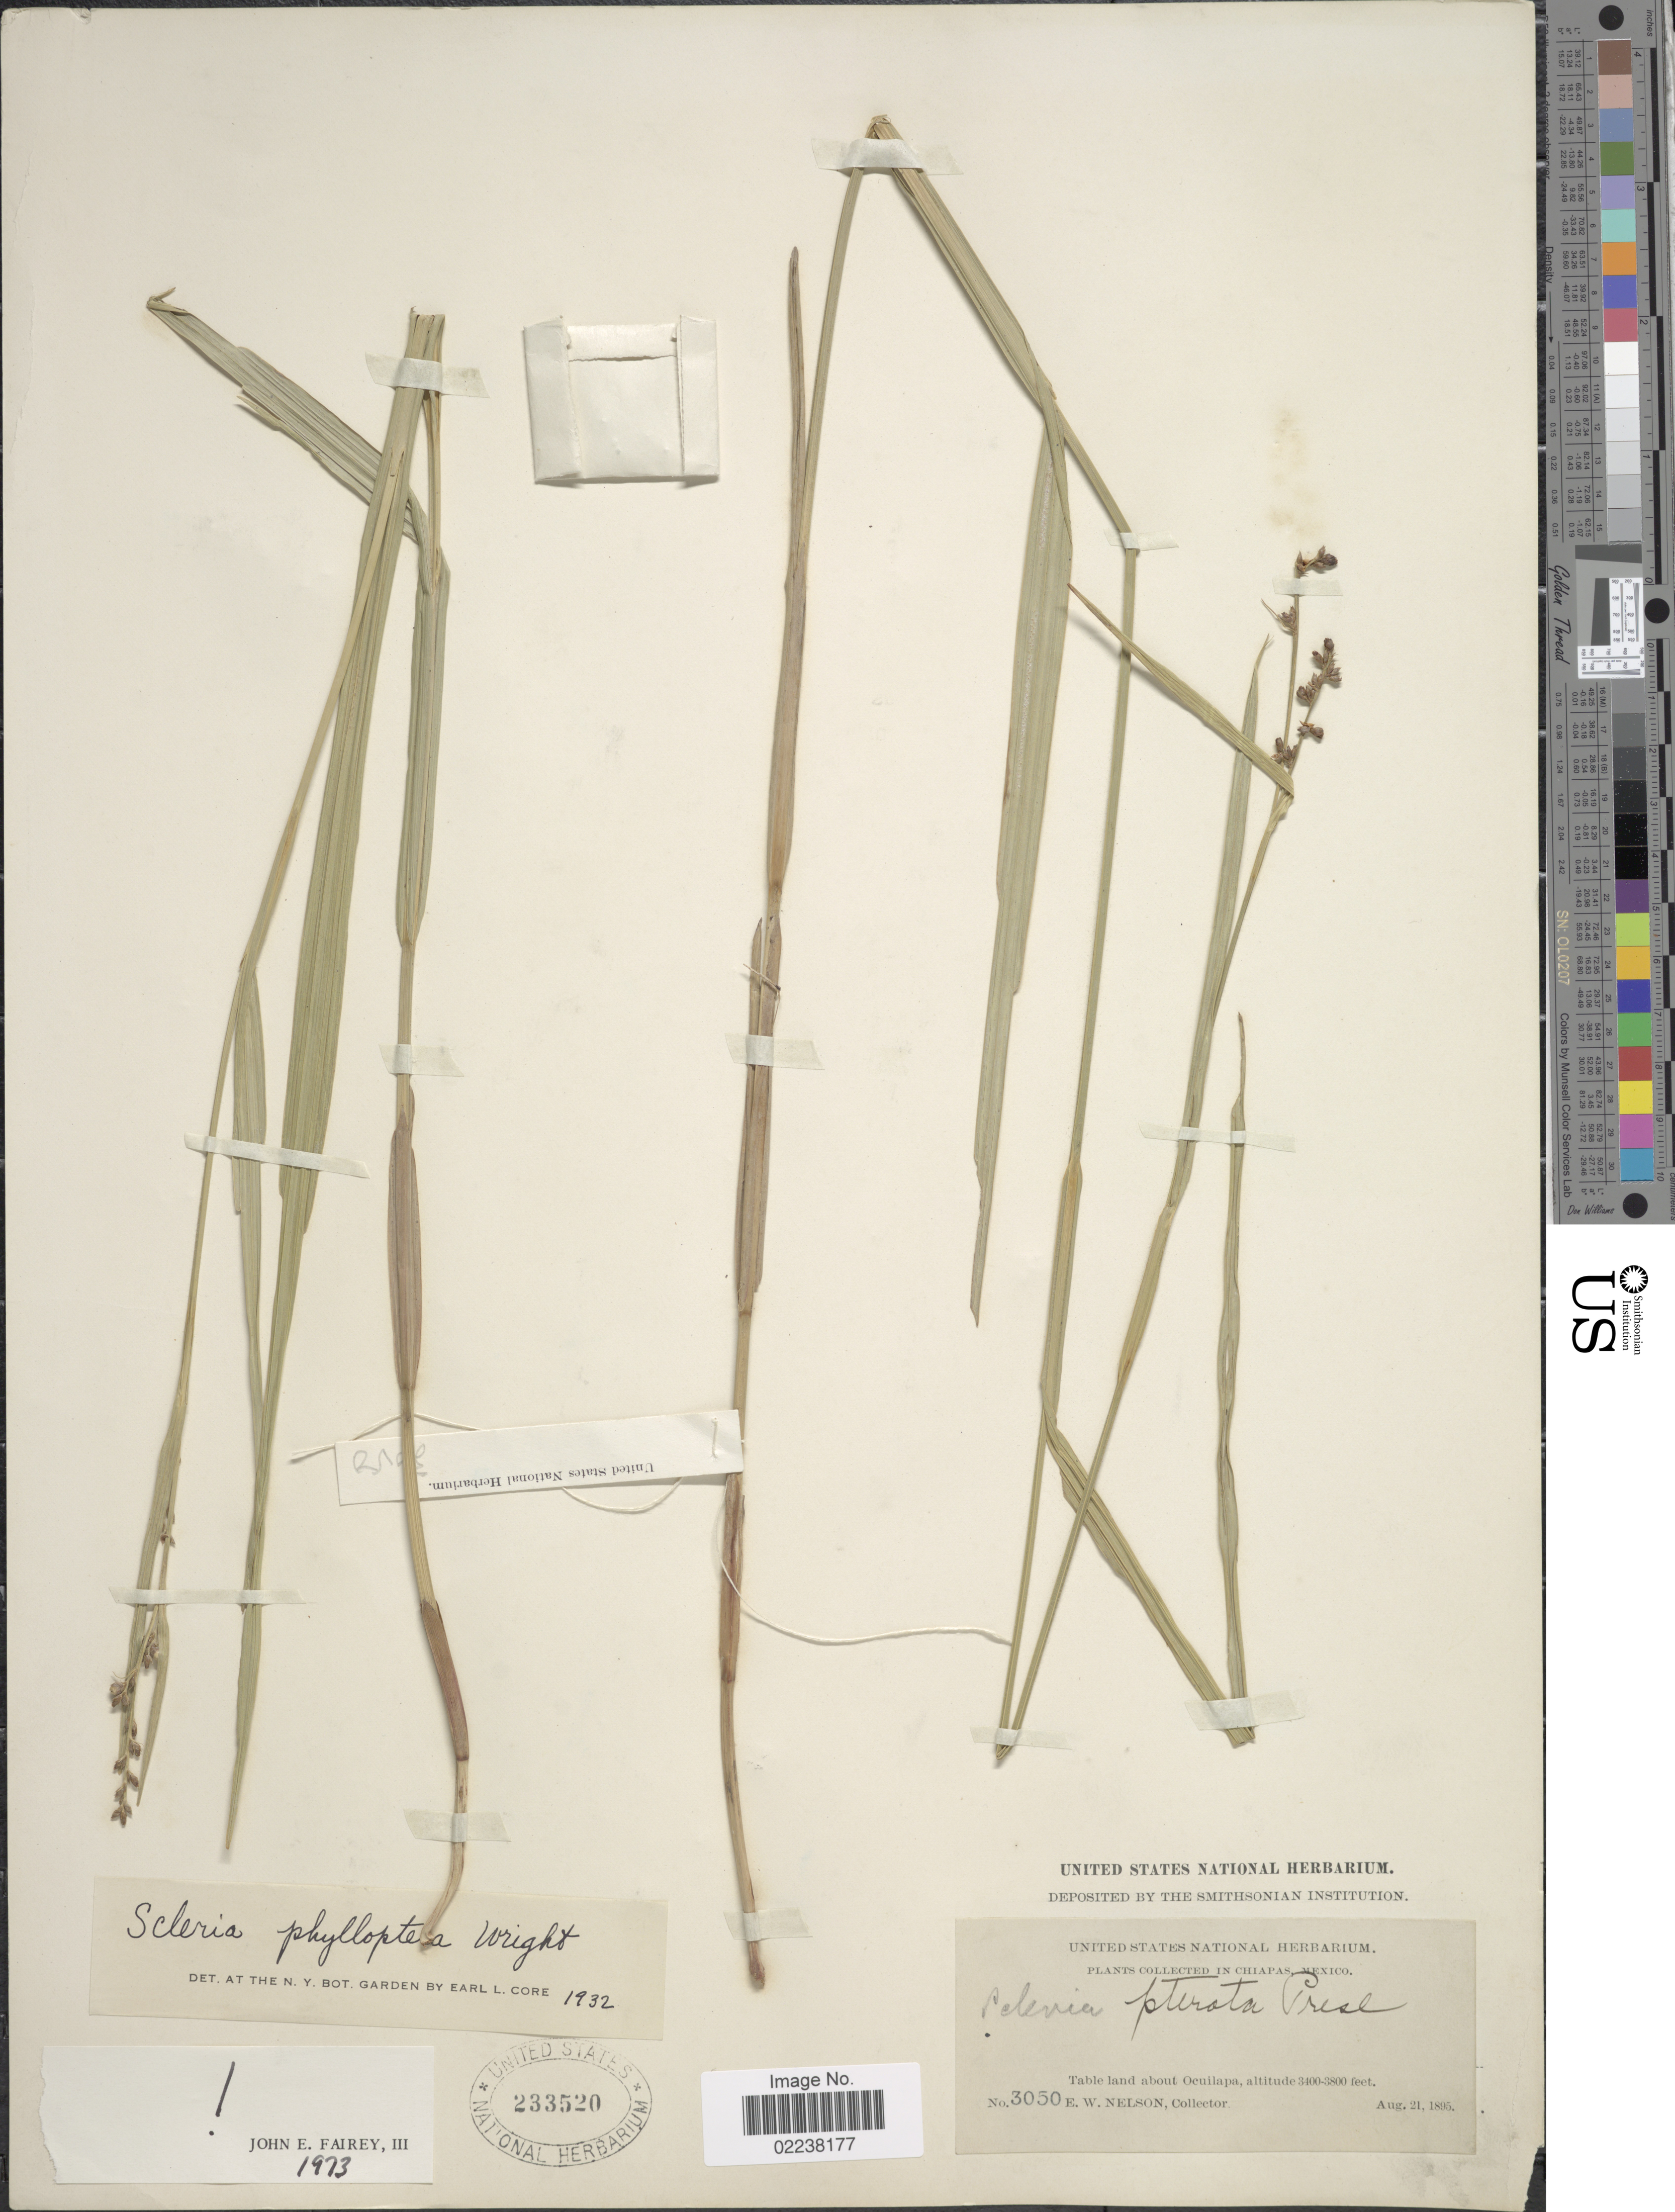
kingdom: Plantae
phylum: Tracheophyta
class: Liliopsida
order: Poales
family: Cyperaceae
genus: Scleria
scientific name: Scleria testacea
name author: Nees ex Kunth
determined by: Strong, Mark T., (BOT), Smithsonian Institution - National Museum of Natural History (UNITED STATES)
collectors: E. W. Nelson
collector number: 3050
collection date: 1895-08-21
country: Mexico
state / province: Chiapas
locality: Table land about Ocuilapa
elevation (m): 1036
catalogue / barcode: US 233520